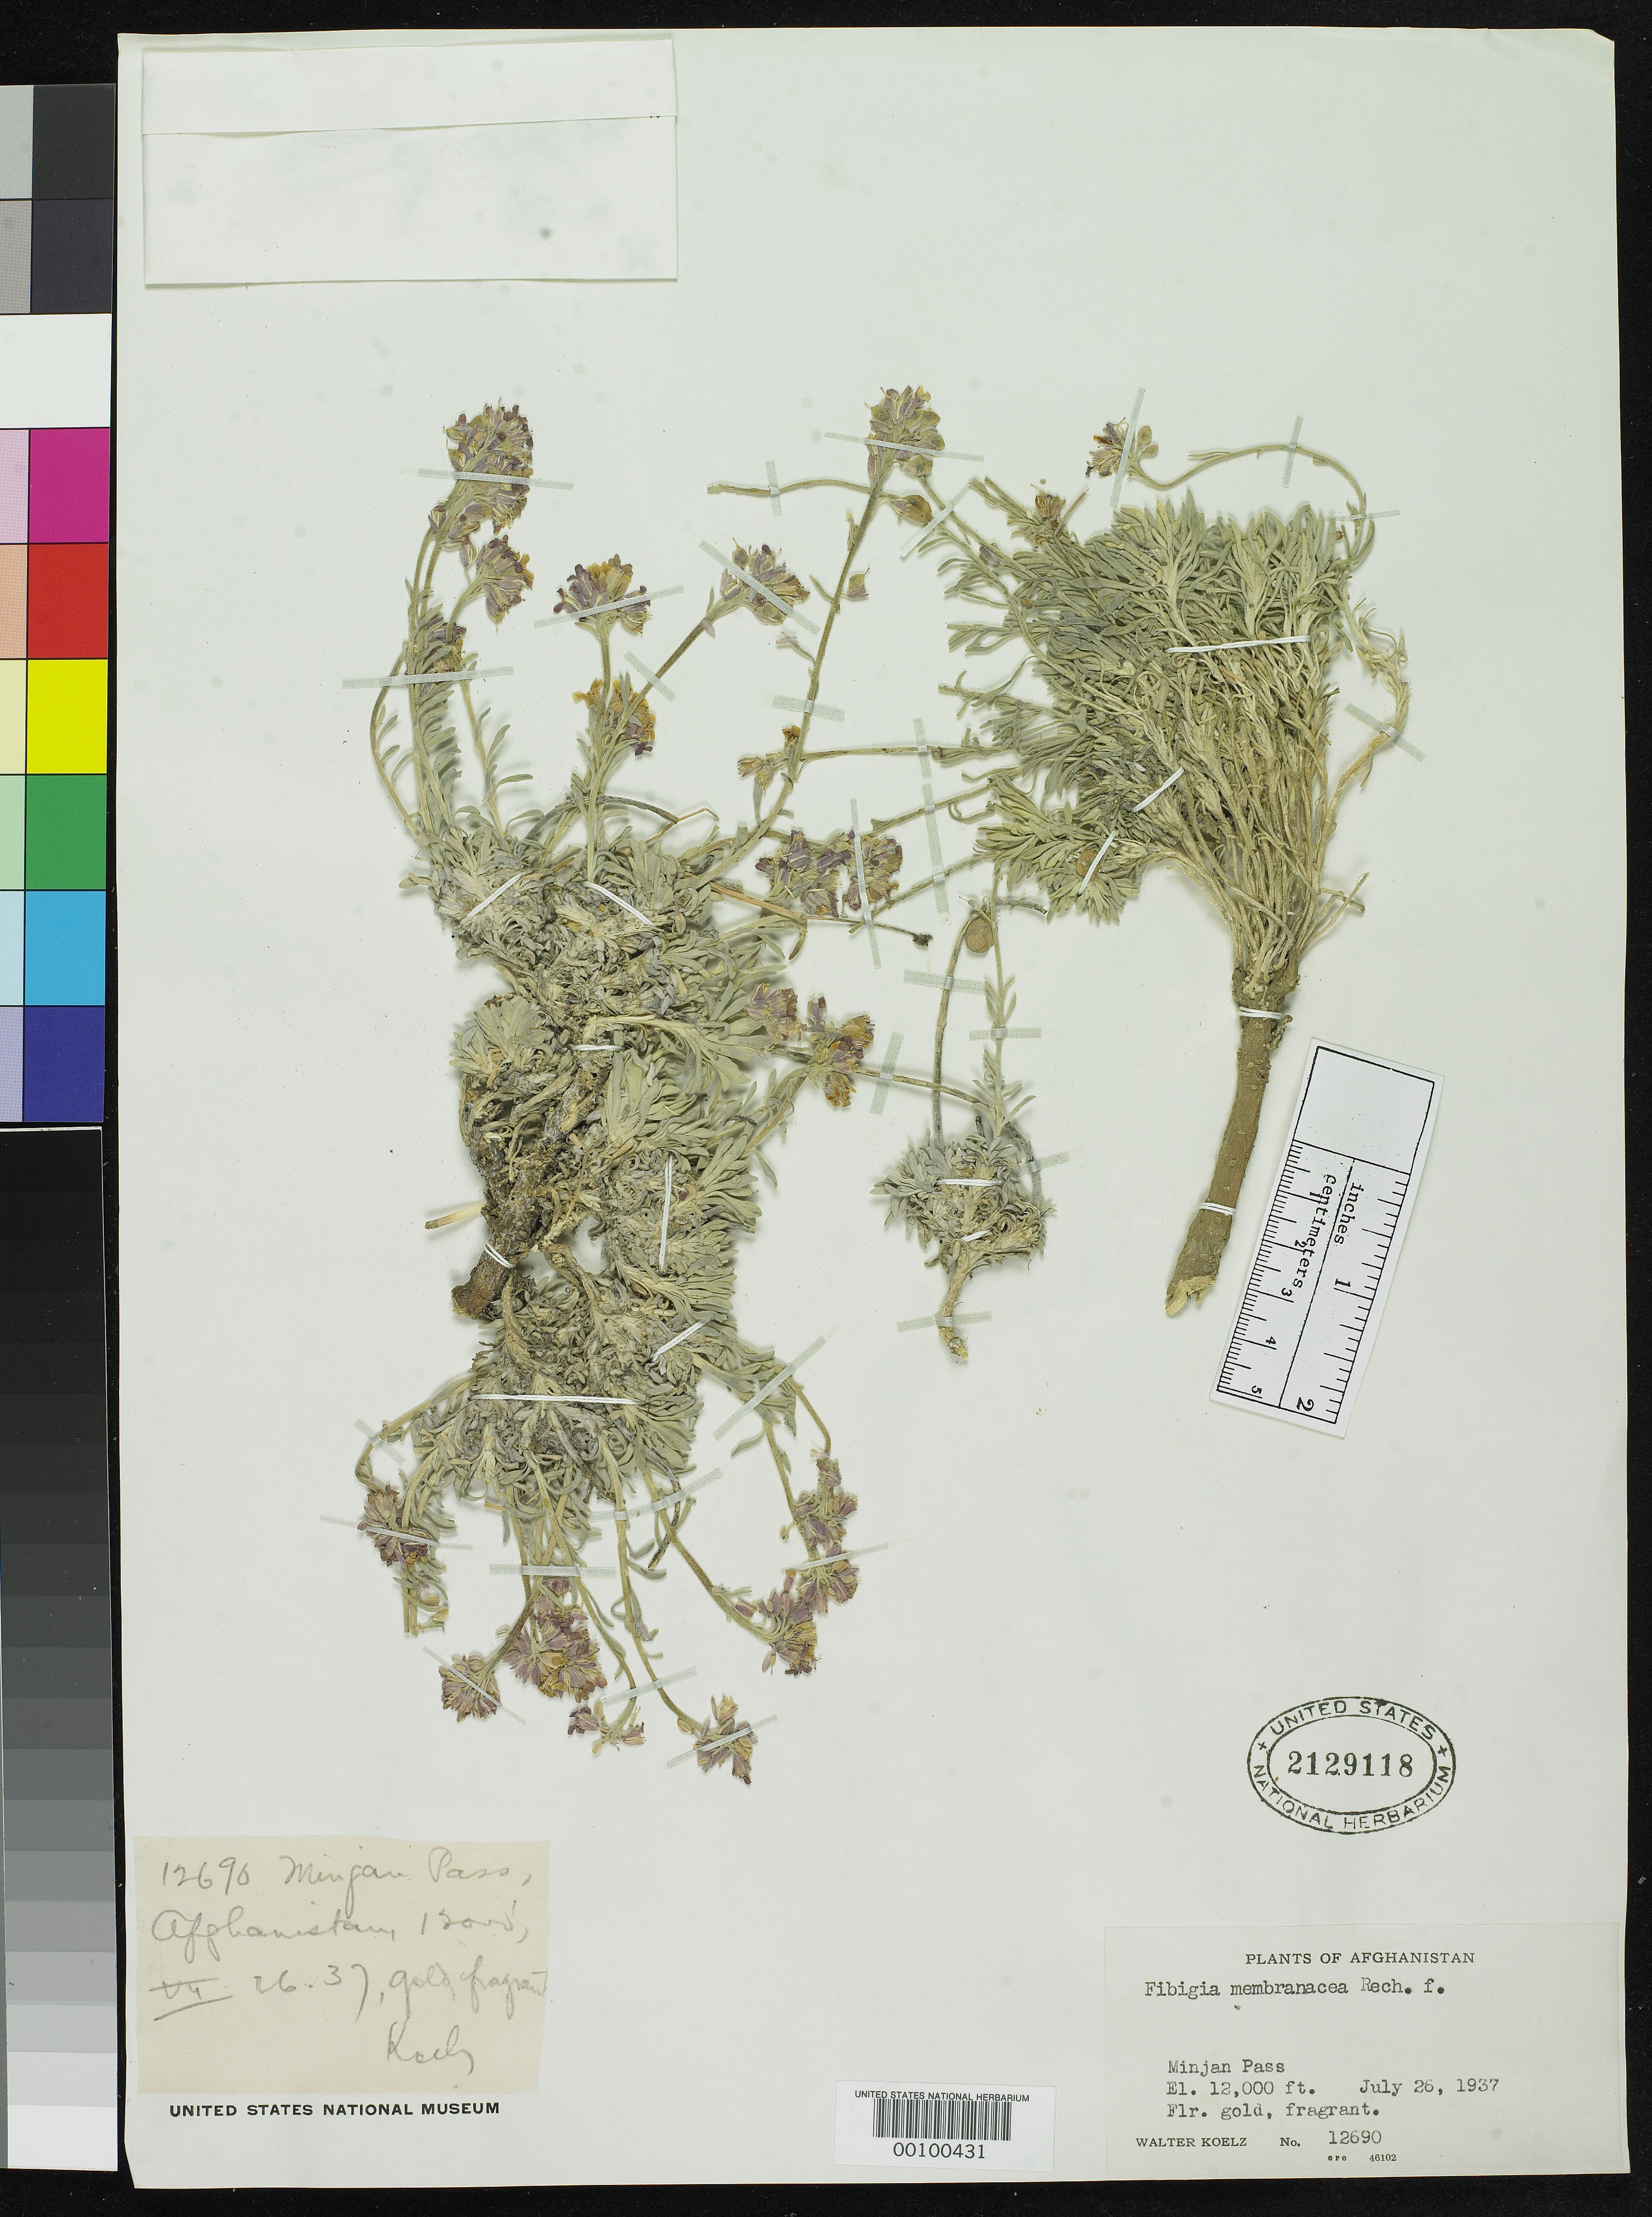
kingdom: Plantae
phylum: Tracheophyta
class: Magnoliopsida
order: Brassicales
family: Brassicaceae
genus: Fibigia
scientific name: Fibigia membranacea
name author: Rech. f.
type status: Type Collection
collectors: W. N. Koelz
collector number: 12690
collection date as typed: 26 Jul 1937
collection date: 1937-07-26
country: Afghanistan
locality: Minjan Pass.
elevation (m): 3658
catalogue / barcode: US 2129118